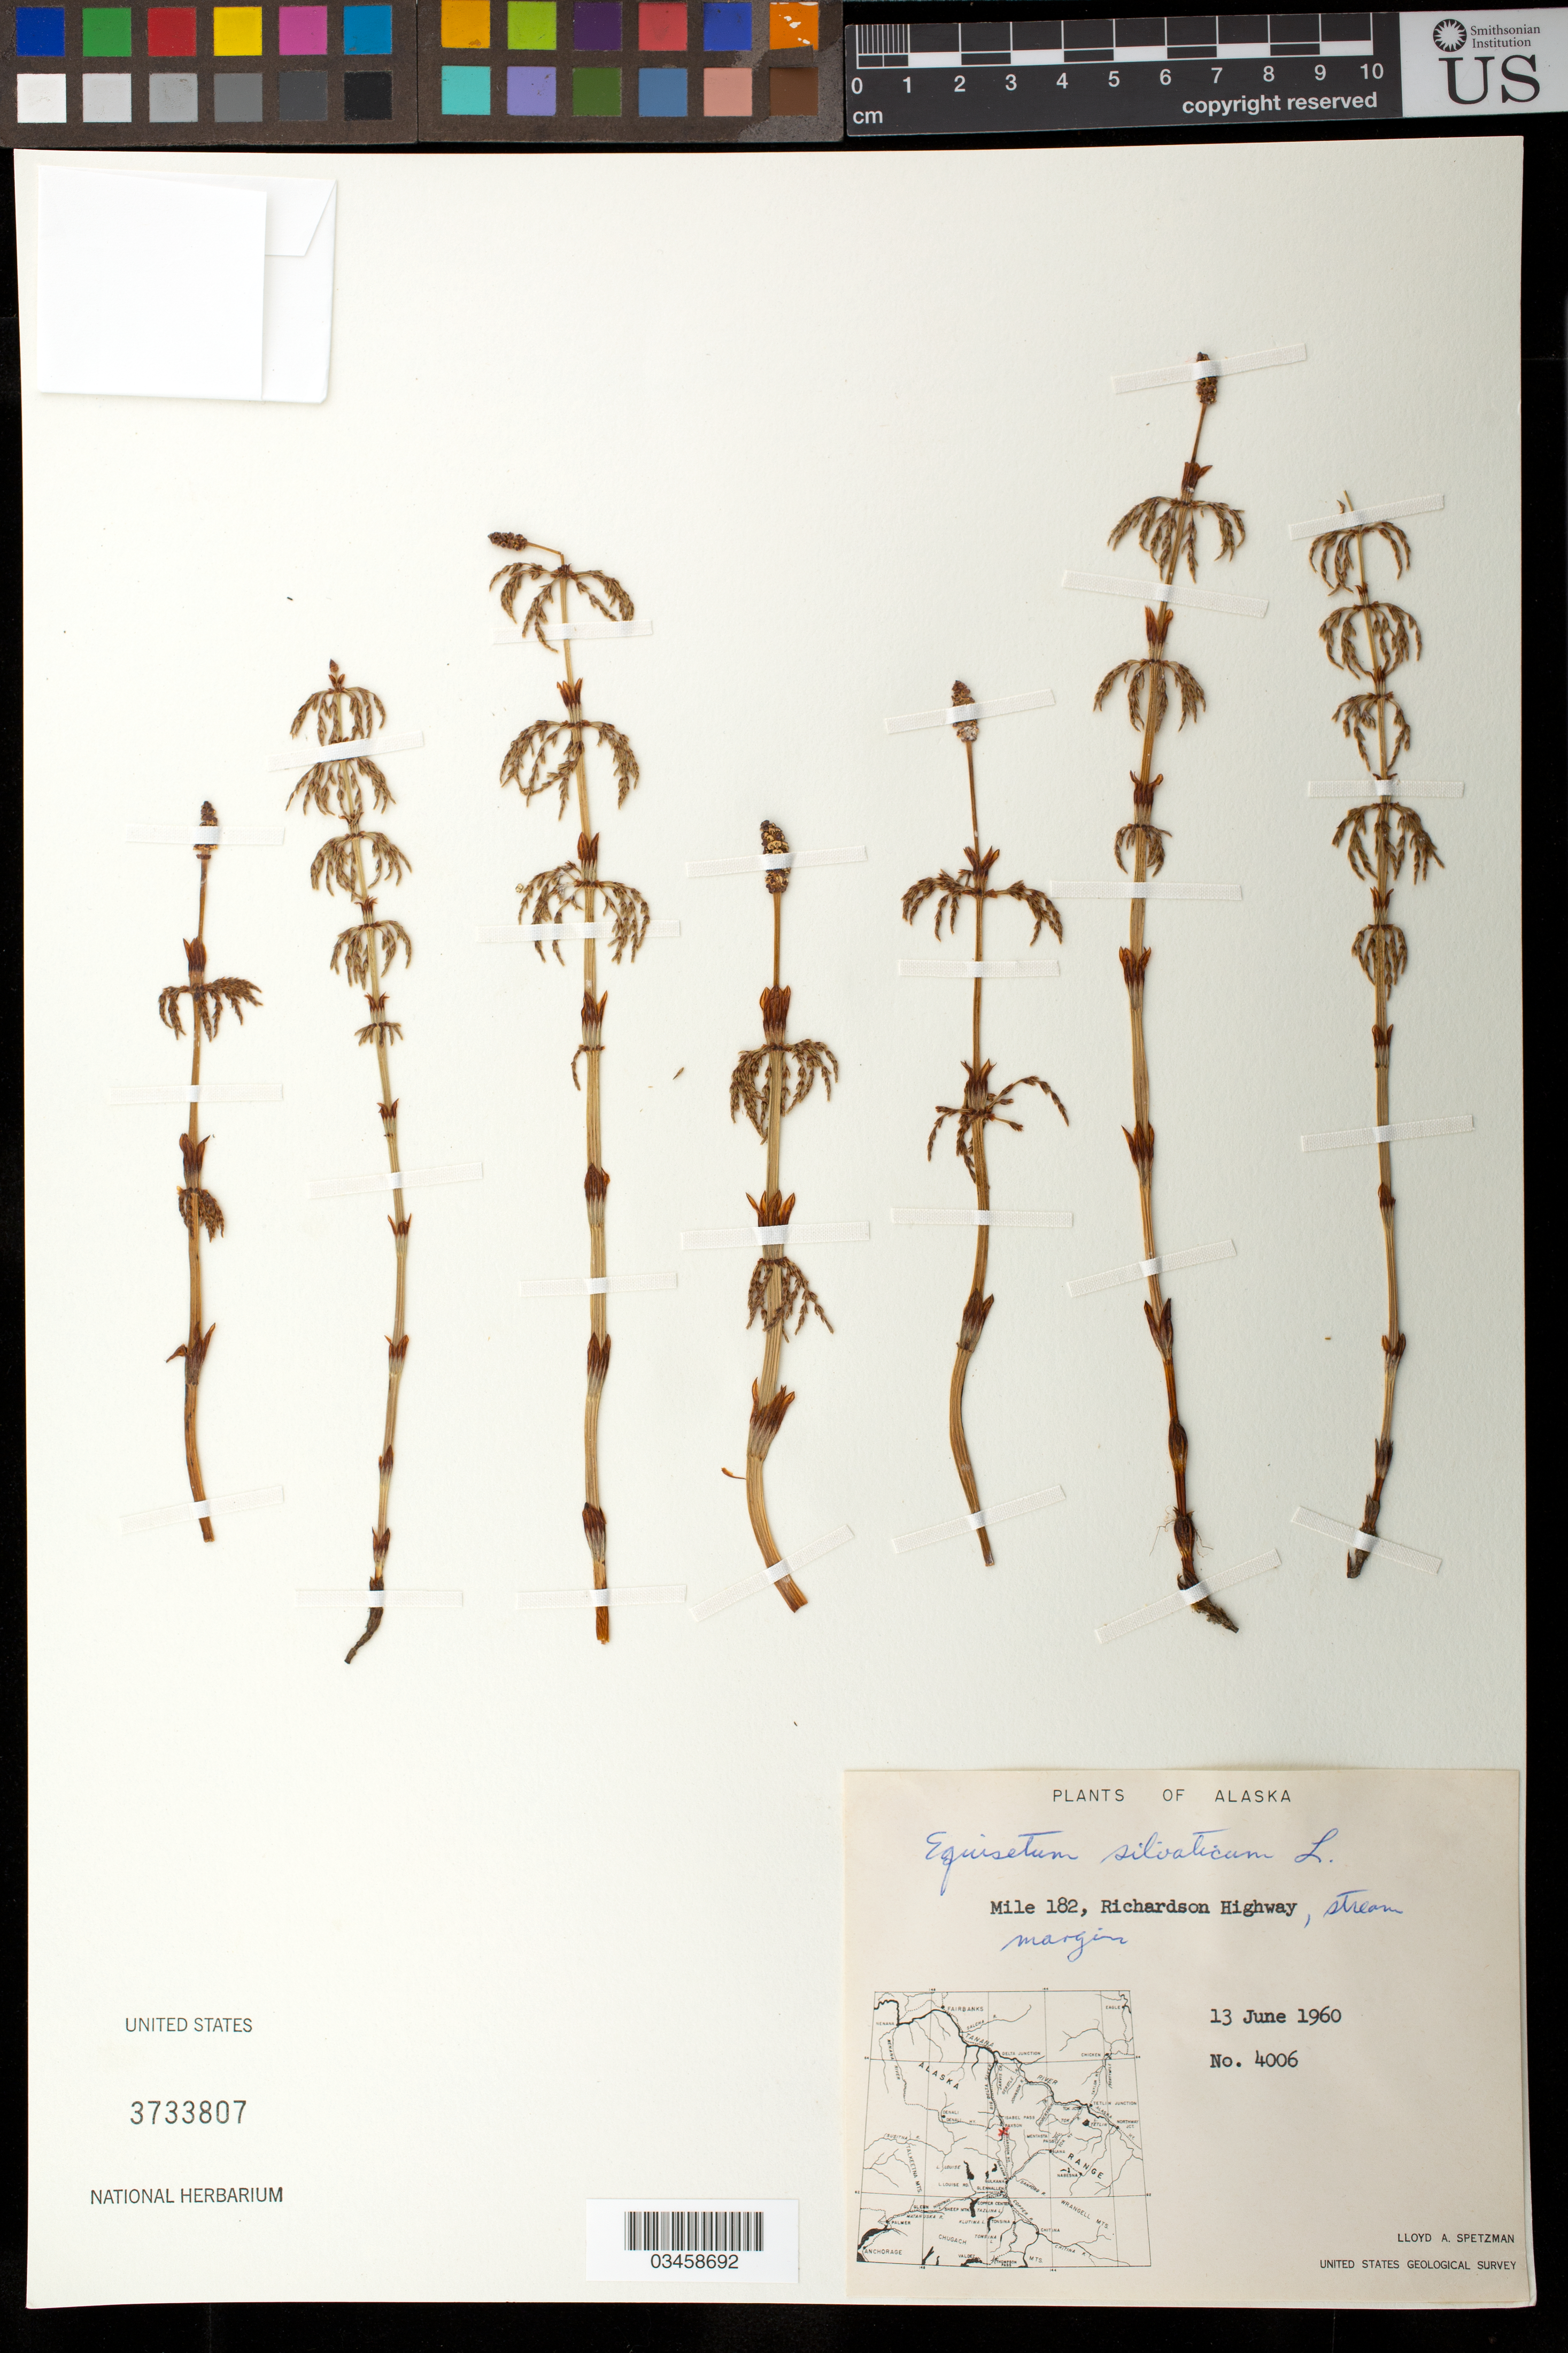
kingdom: Plantae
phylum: Tracheophyta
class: Polypodiopsida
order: Equisetales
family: Equisetaceae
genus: Equisetum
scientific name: Equisetum sylvaticum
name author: L.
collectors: L. Spetzman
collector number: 4006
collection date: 1960-06-13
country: United States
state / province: Alaska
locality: Mile 182, Richardson Highway.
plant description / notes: OR # 231032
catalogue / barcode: US 3733808